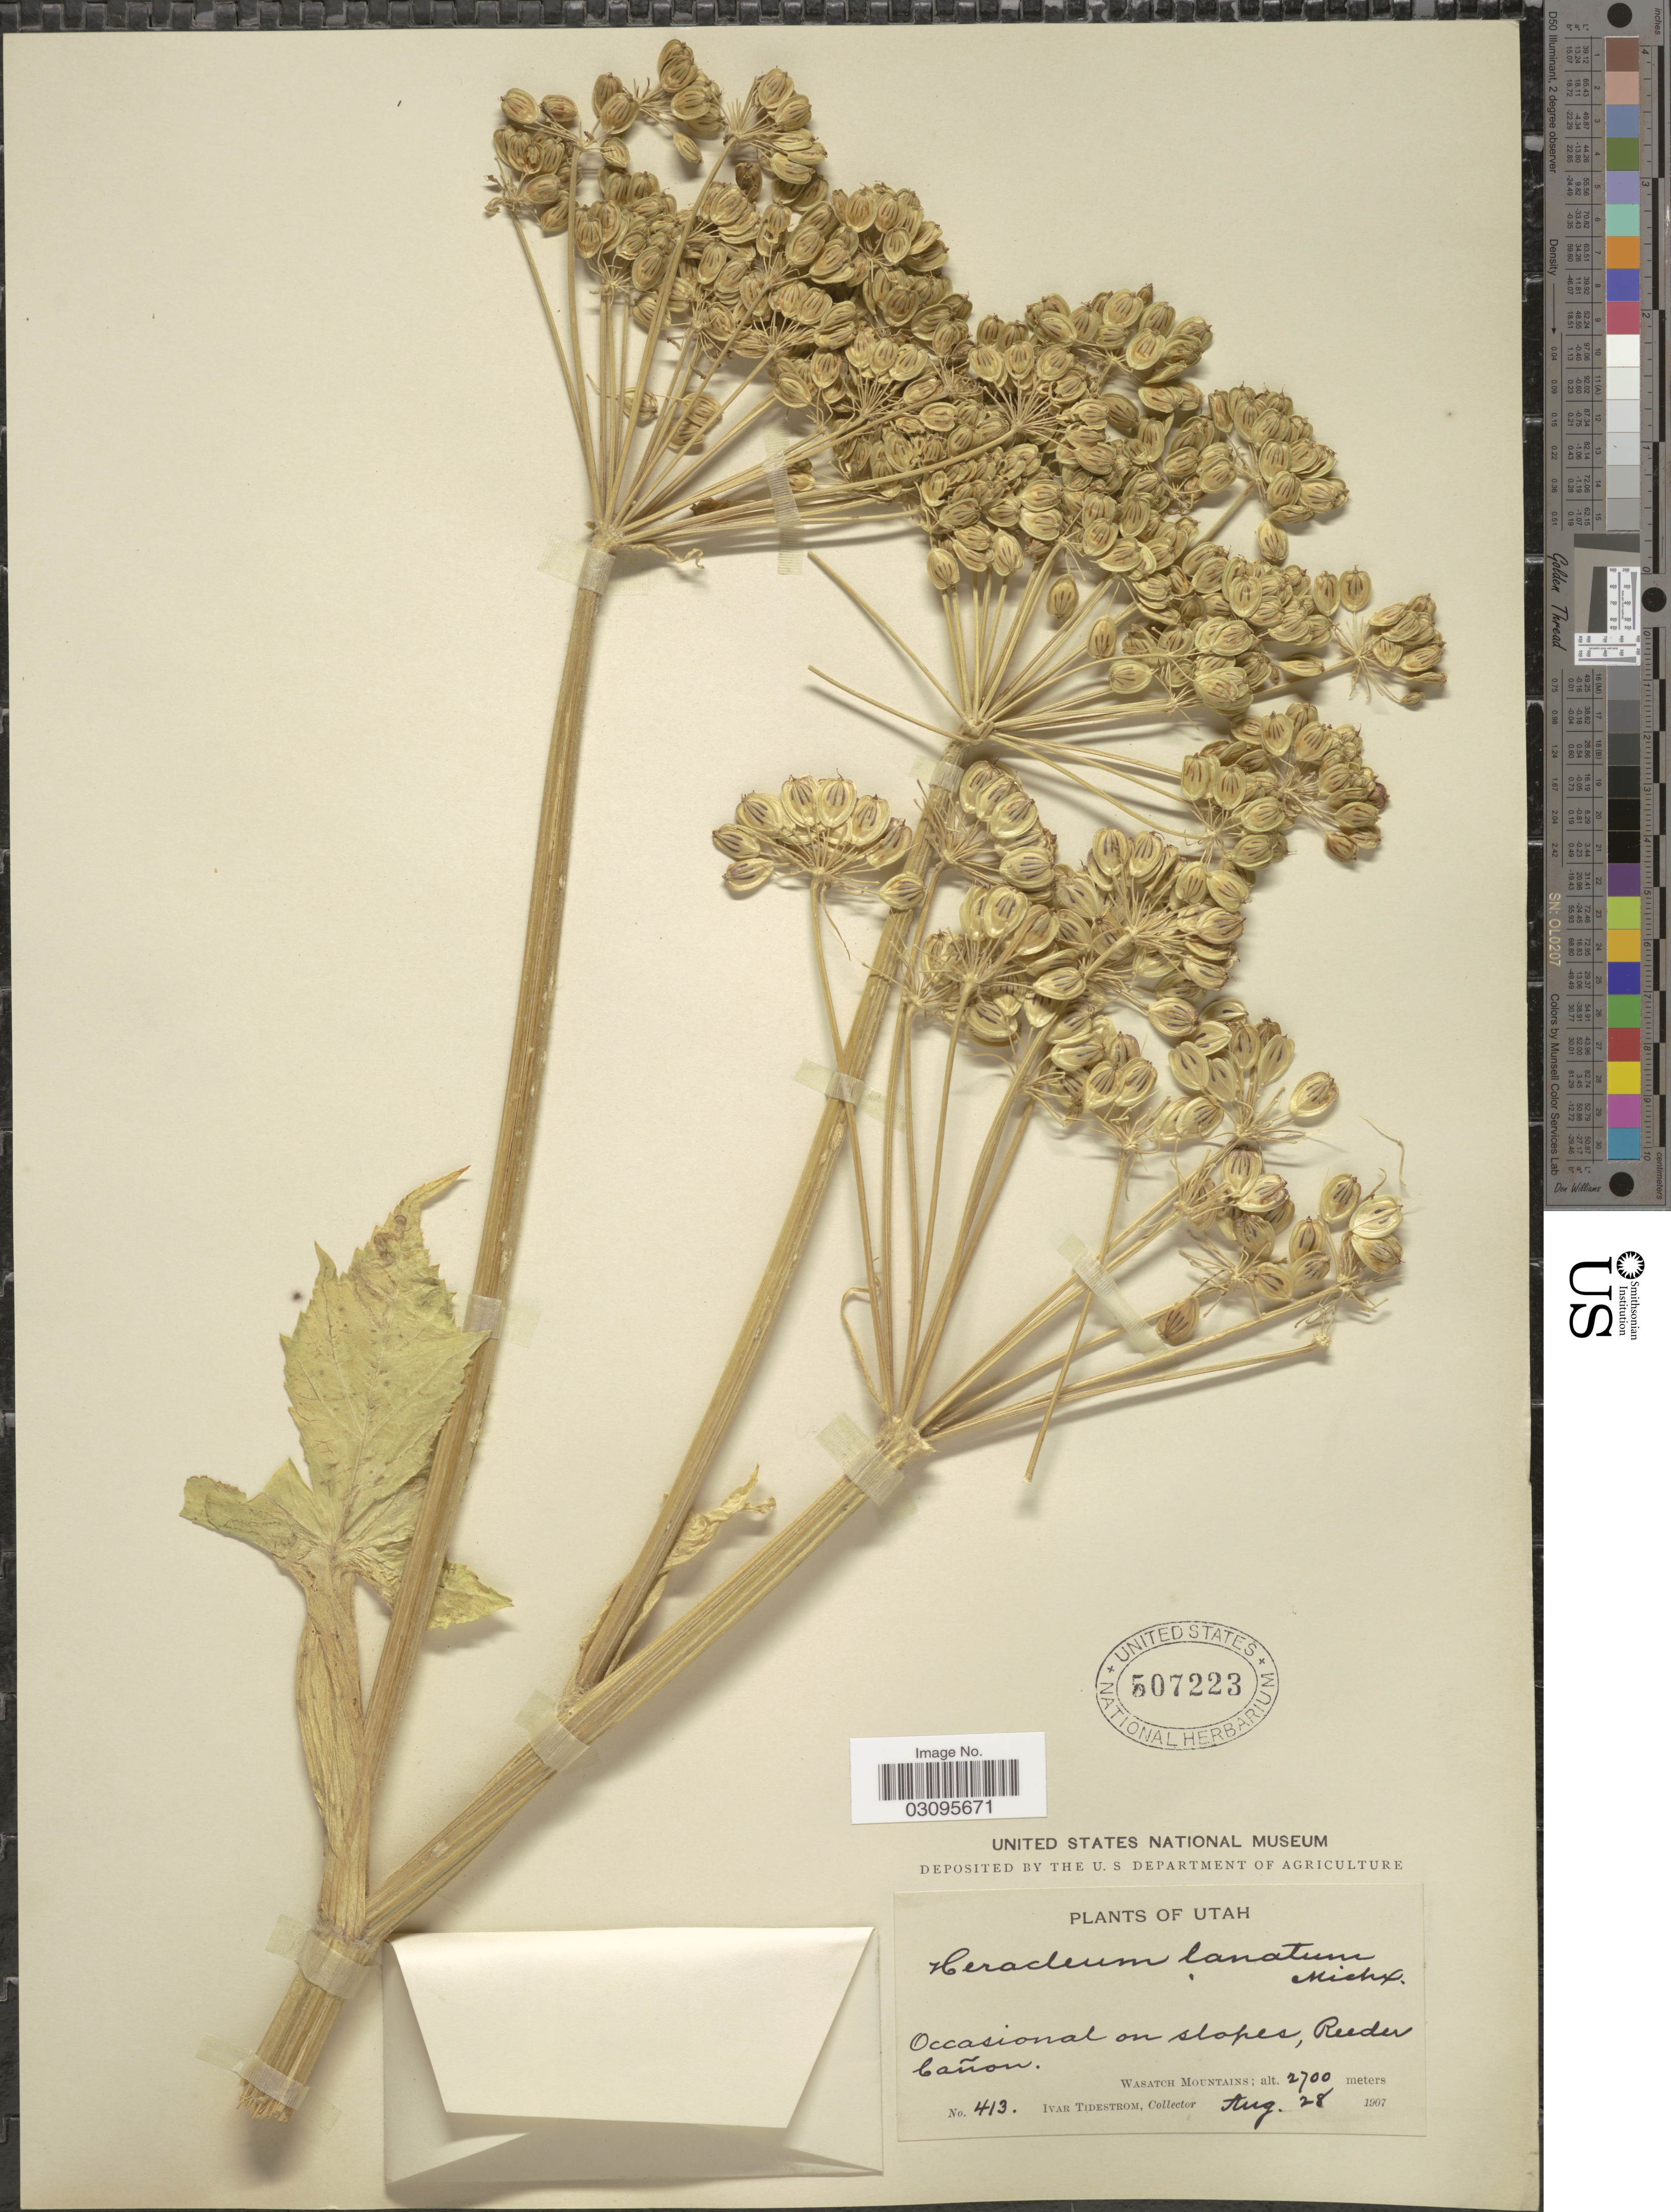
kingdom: Plantae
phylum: Tracheophyta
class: Magnoliopsida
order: Apiales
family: Apiaceae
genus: Heracleum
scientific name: Heracleum lanatum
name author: Michx.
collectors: I. F. Tidestrom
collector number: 413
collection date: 1907-08-28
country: United States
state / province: Utah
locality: Reeder Cañon. Wasatch Mountains.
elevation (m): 2700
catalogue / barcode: US 507223